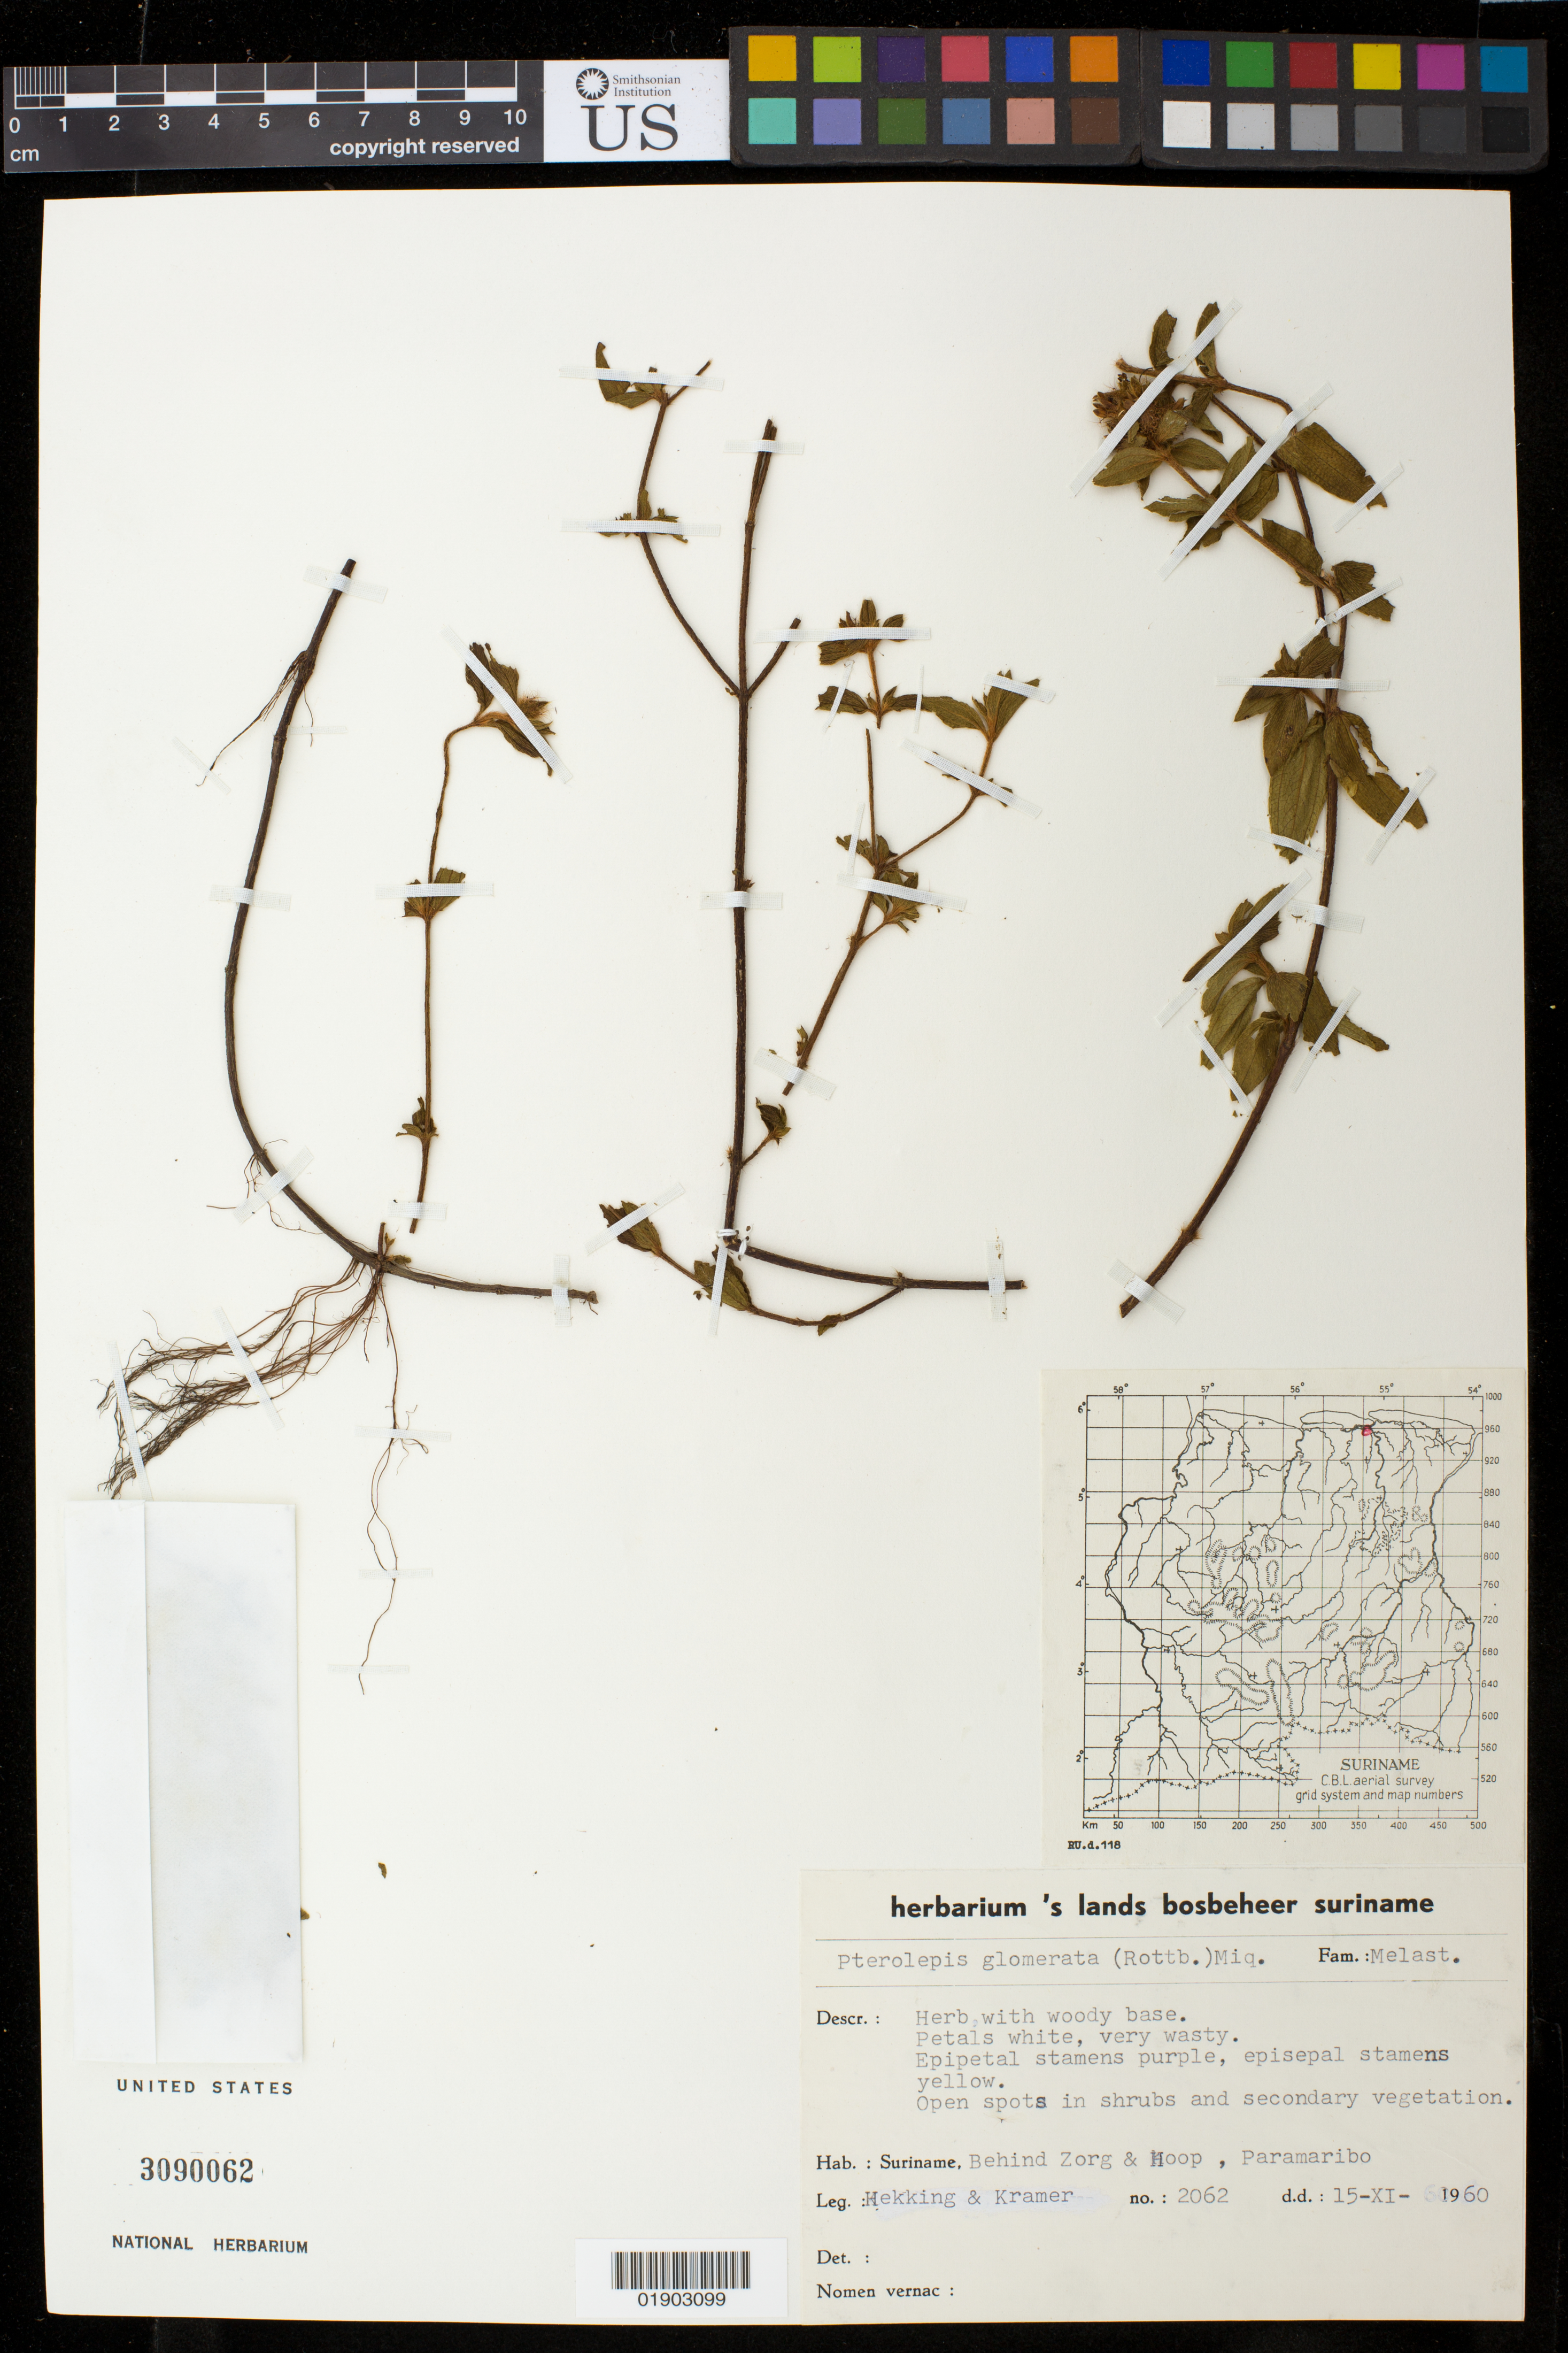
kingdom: Plantae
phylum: Tracheophyta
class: Magnoliopsida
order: Myrtales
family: Melastomataceae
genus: Pterolepis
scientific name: Pterolepis glomerata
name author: (Rottb.) Miq.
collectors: W. Hekking & N. Kramer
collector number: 2062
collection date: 1960-11-15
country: Suriname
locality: Paramaribo. Behind Zorg and Hoop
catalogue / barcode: US 3090062